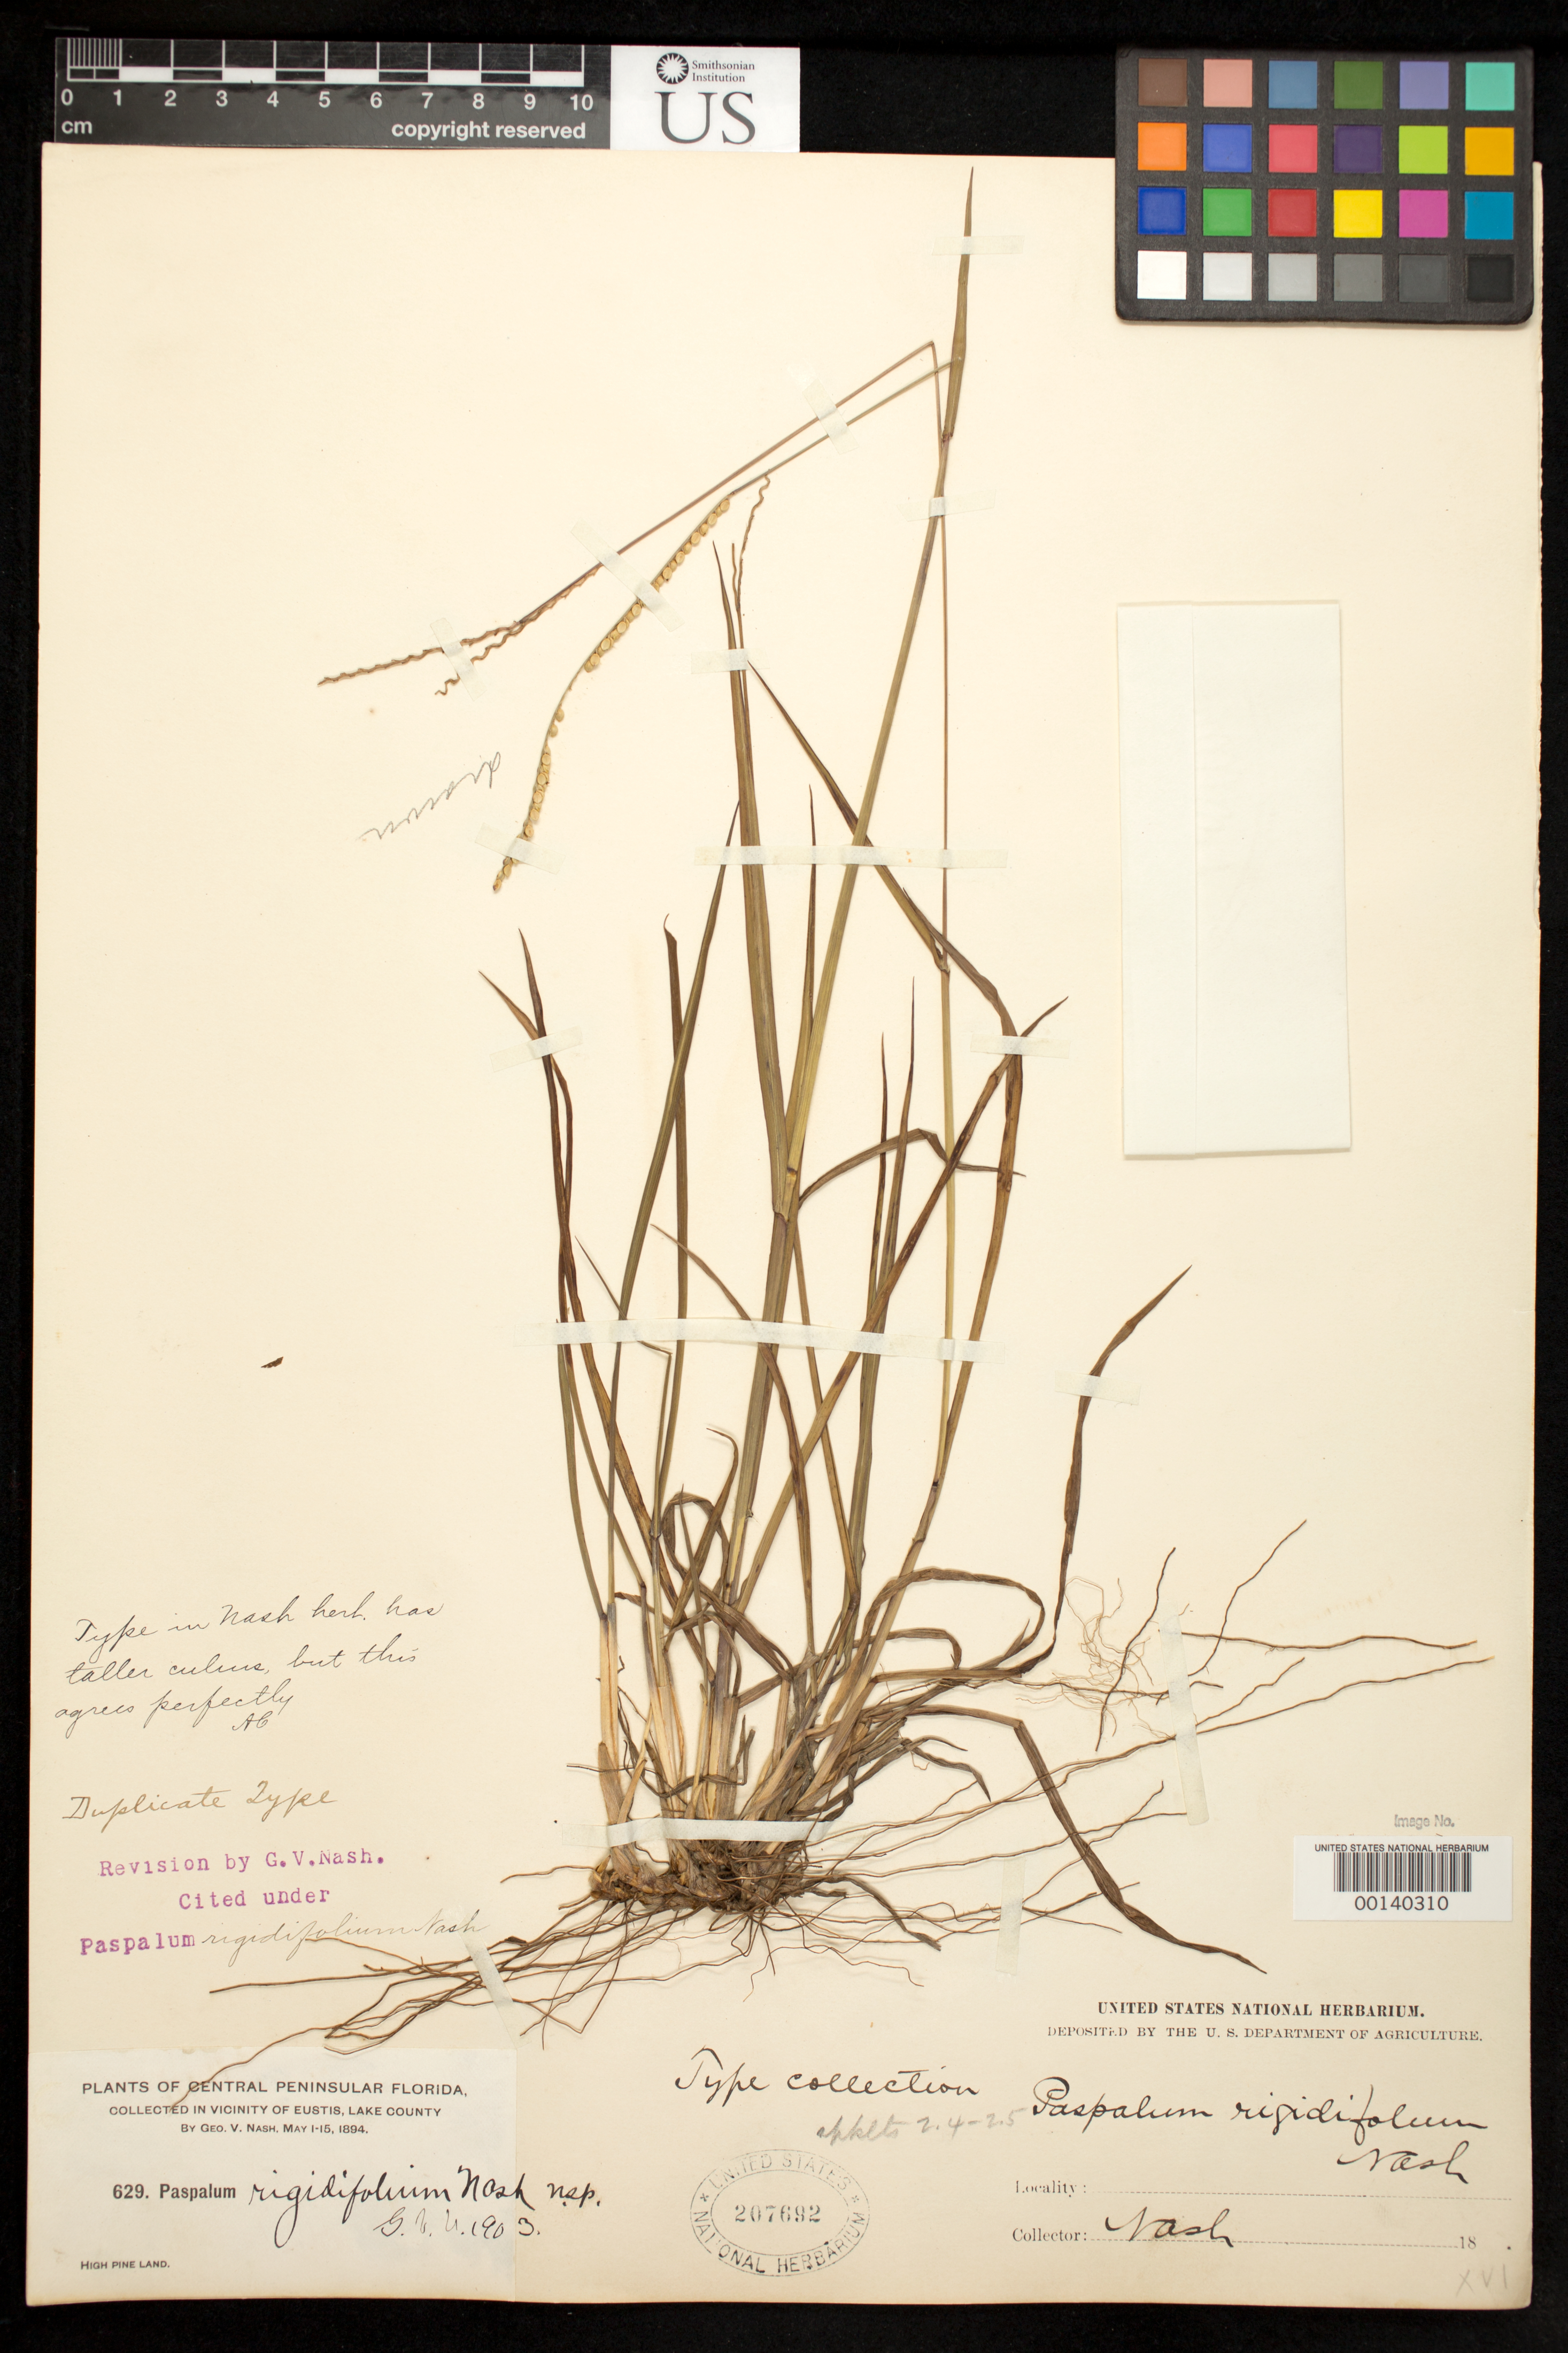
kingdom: Plantae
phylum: Tracheophyta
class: Liliopsida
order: Poales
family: Poaceae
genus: Paspalum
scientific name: Paspalum rigidifolium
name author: Nash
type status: Isotype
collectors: G. V. Nash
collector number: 629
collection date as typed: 01 May 1894 to 15 May 1894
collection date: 1894-05-01/1894-05-15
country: United States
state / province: Florida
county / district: Lake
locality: Vicinity of Eustis, Lake County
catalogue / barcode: US 207692